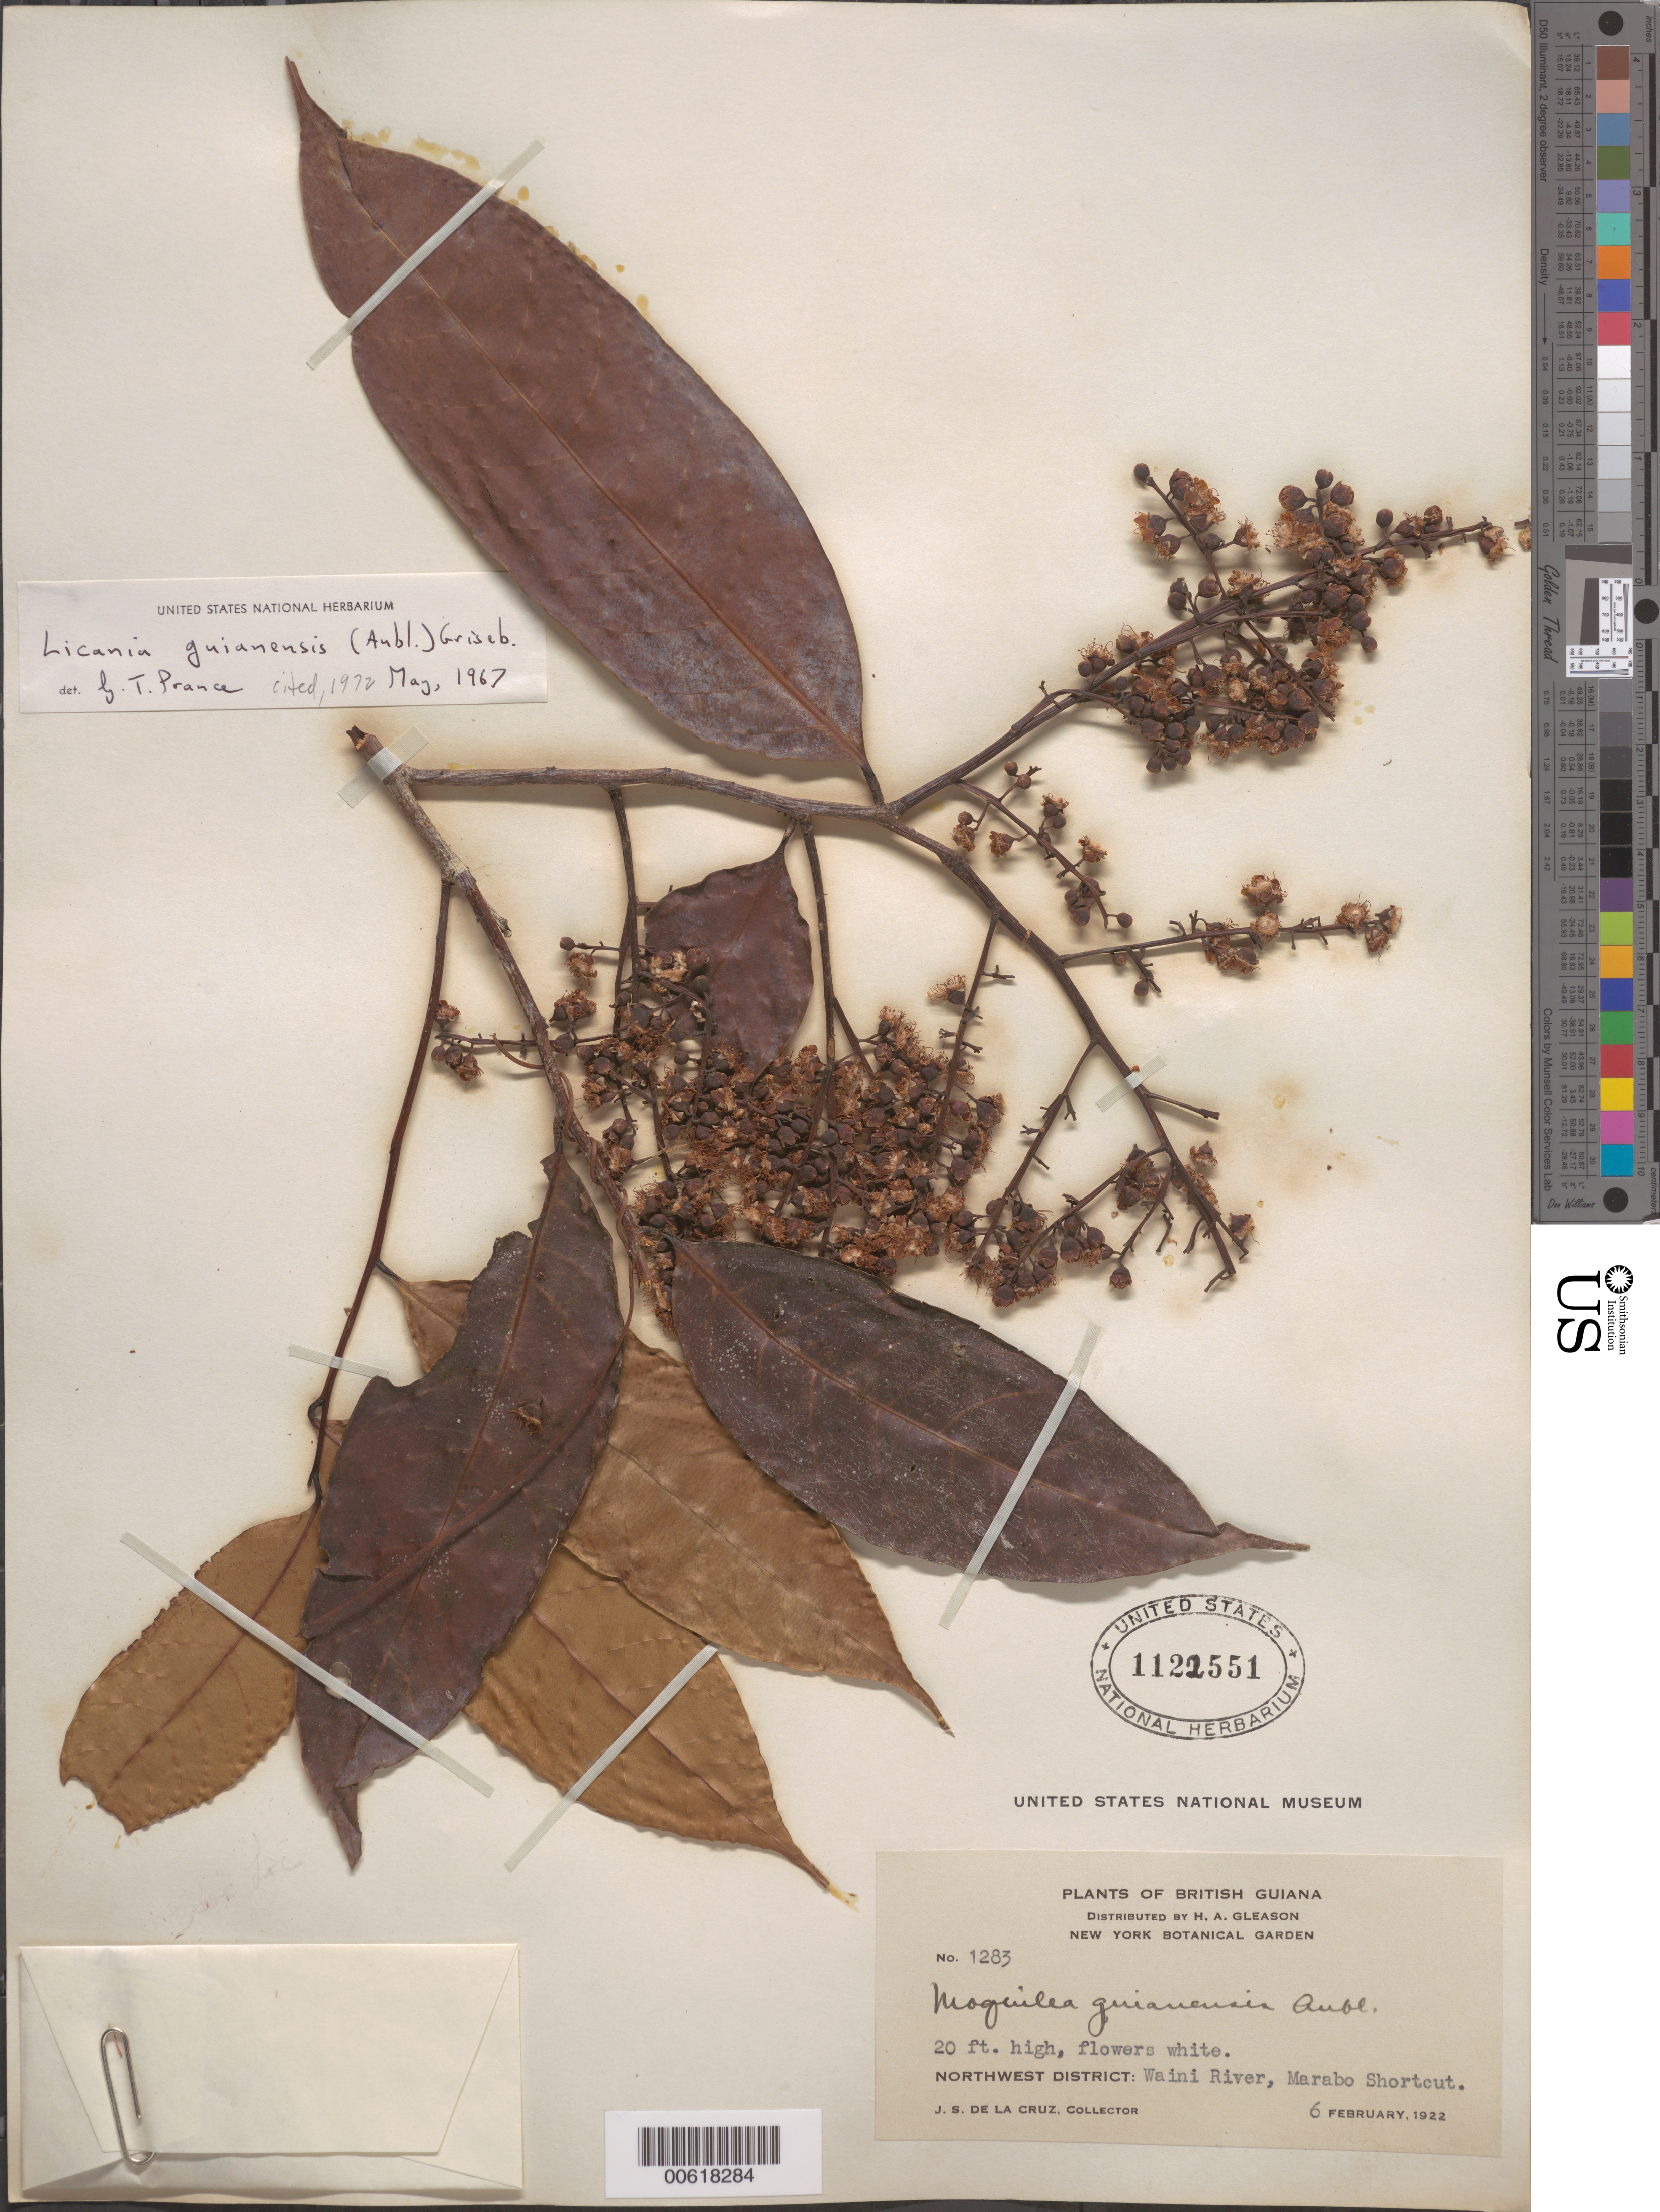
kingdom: Plantae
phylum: Tracheophyta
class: Magnoliopsida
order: Malpighiales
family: Chrysobalanaceae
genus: Moquilea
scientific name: Moquilea guianensis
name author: Aubl.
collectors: J. S. de la Cruz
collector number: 1283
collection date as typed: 6-Feb-22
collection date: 1922-02-06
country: Guyana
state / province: Barima-Waini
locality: Waini River, Marabo Shortcut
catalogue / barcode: US 1122551